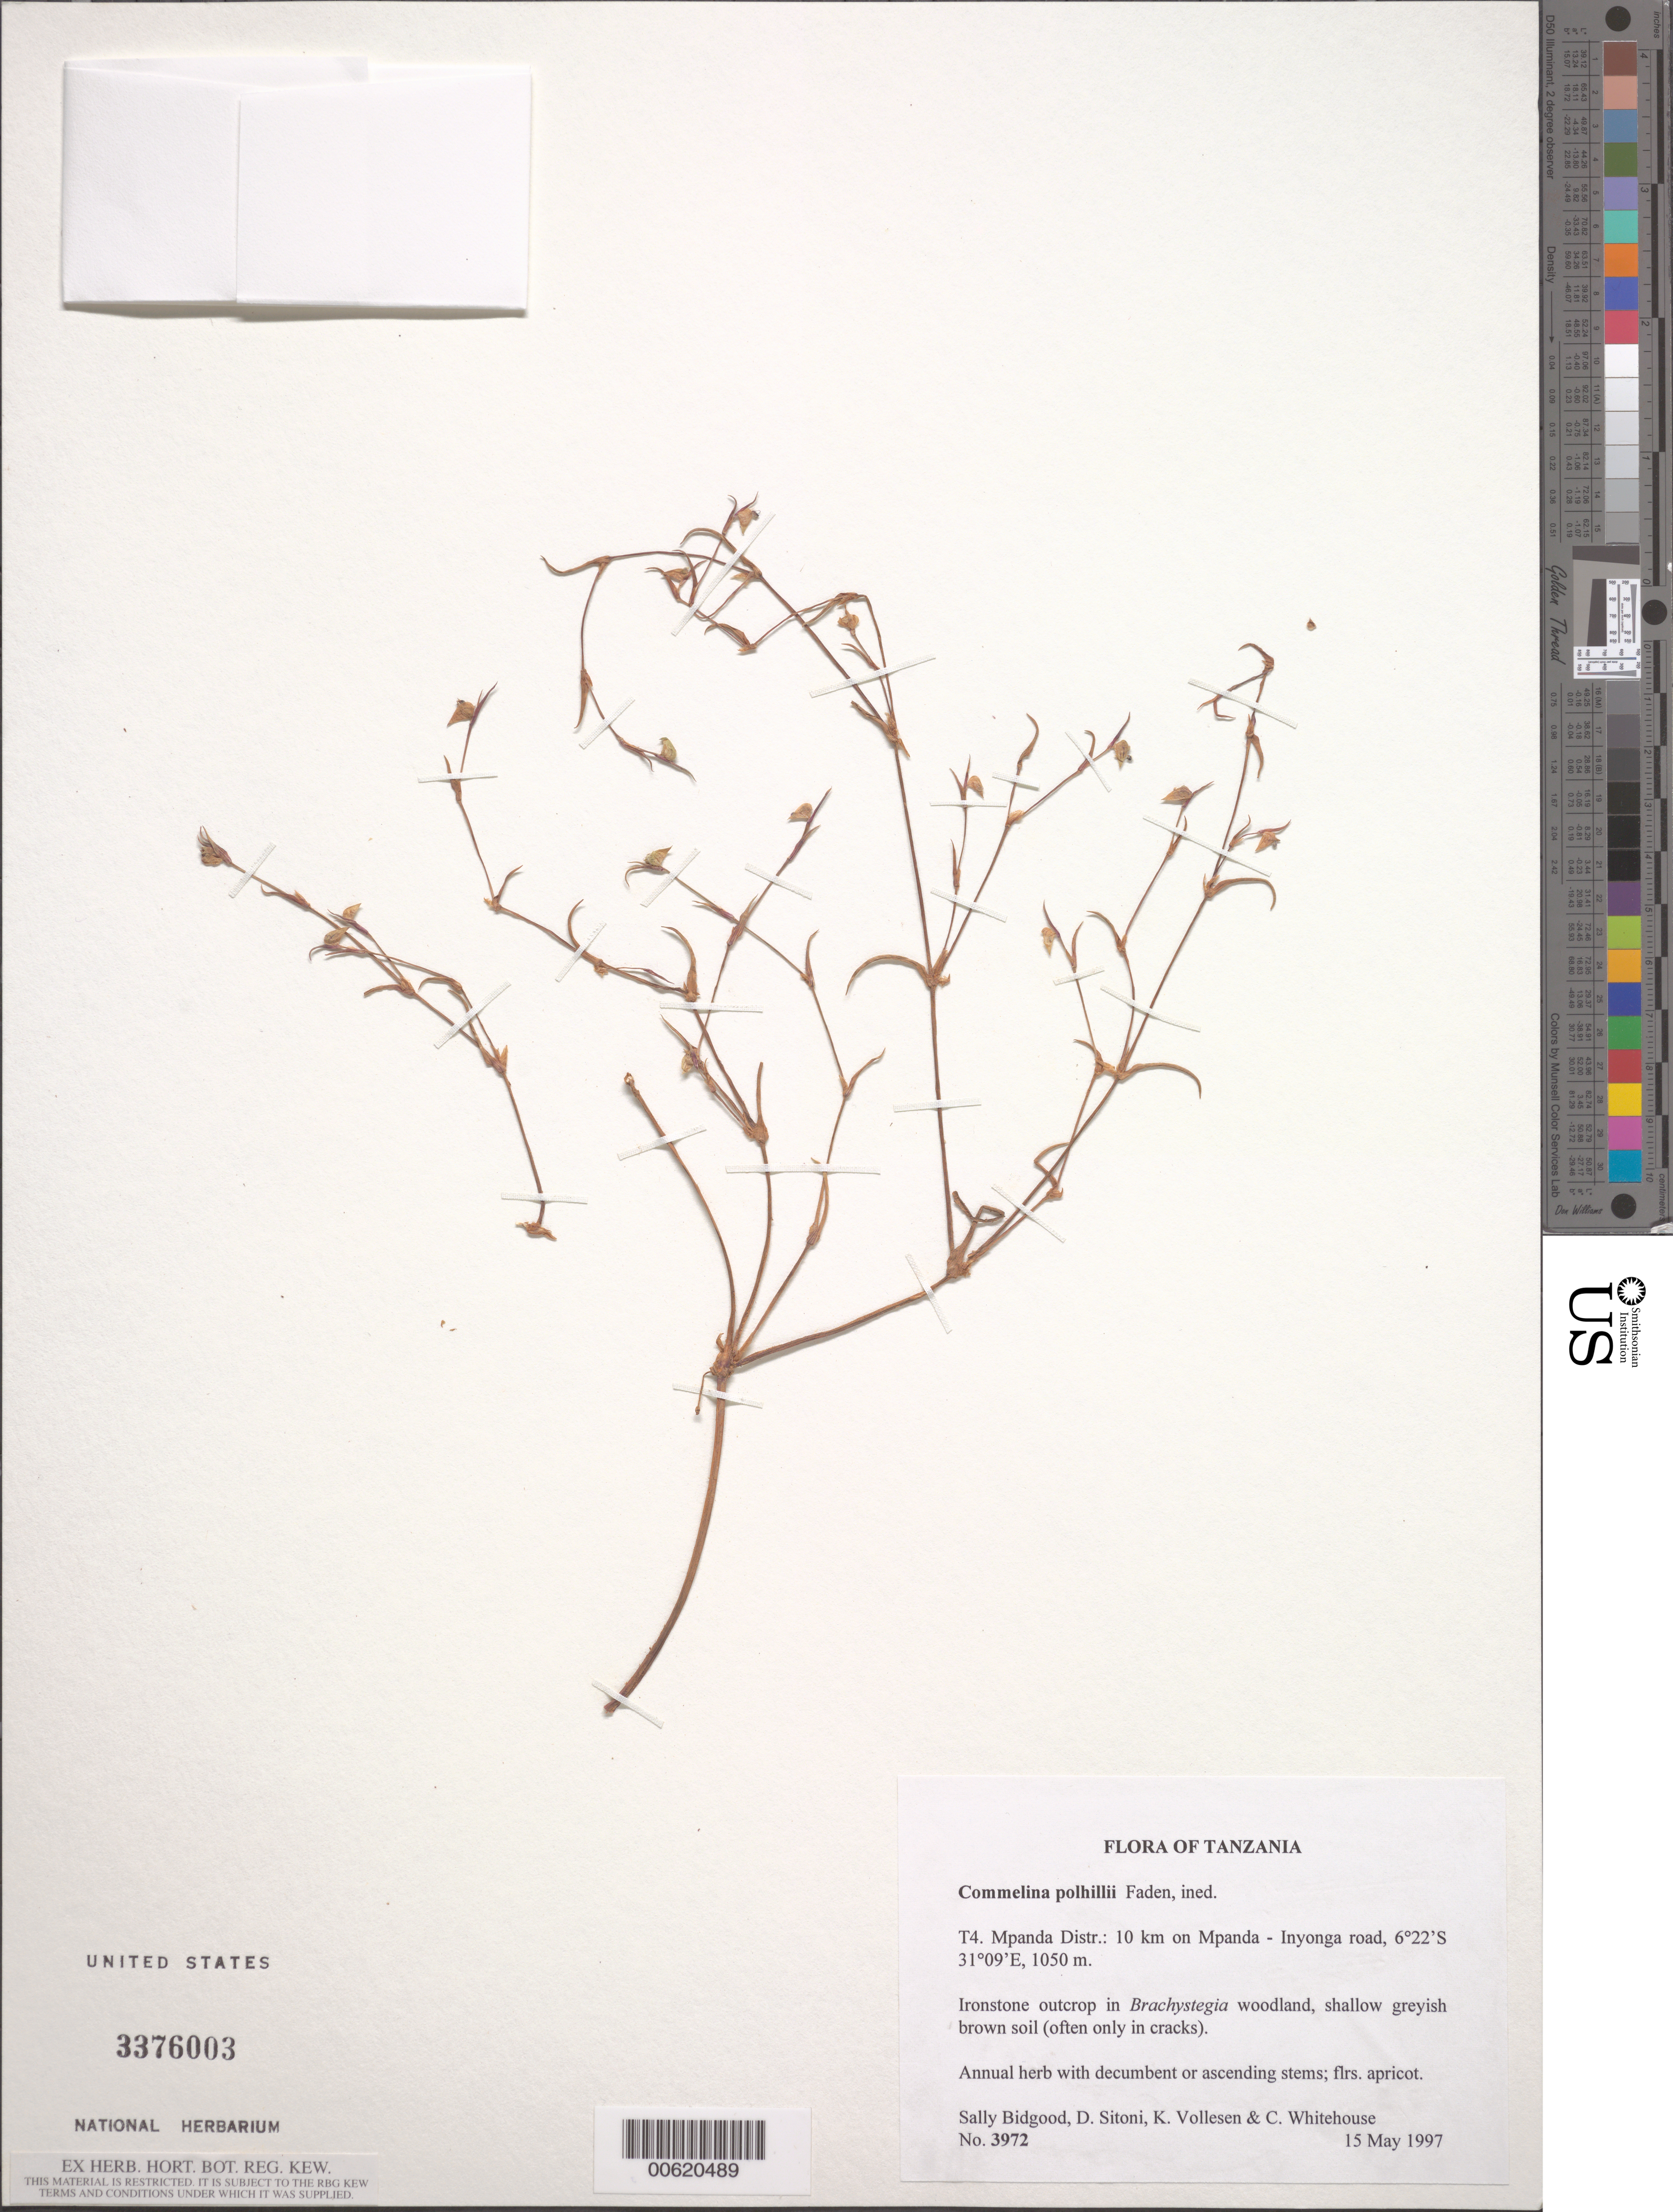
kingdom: Plantae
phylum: Tracheophyta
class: Liliopsida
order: Commelinales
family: Commelinaceae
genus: Commelina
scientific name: Commelina polhillii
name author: Faden & M.H. Alford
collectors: G. Bidgood, D. Sitoni, K. Vollesen & C. Whitehouse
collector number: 3972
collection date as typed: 15 May 1997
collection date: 1997-05-15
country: Tanzania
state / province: Katavi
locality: T4, 10 km on mpanda-inyonga road. Mapanda.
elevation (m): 1050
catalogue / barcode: US 3376003